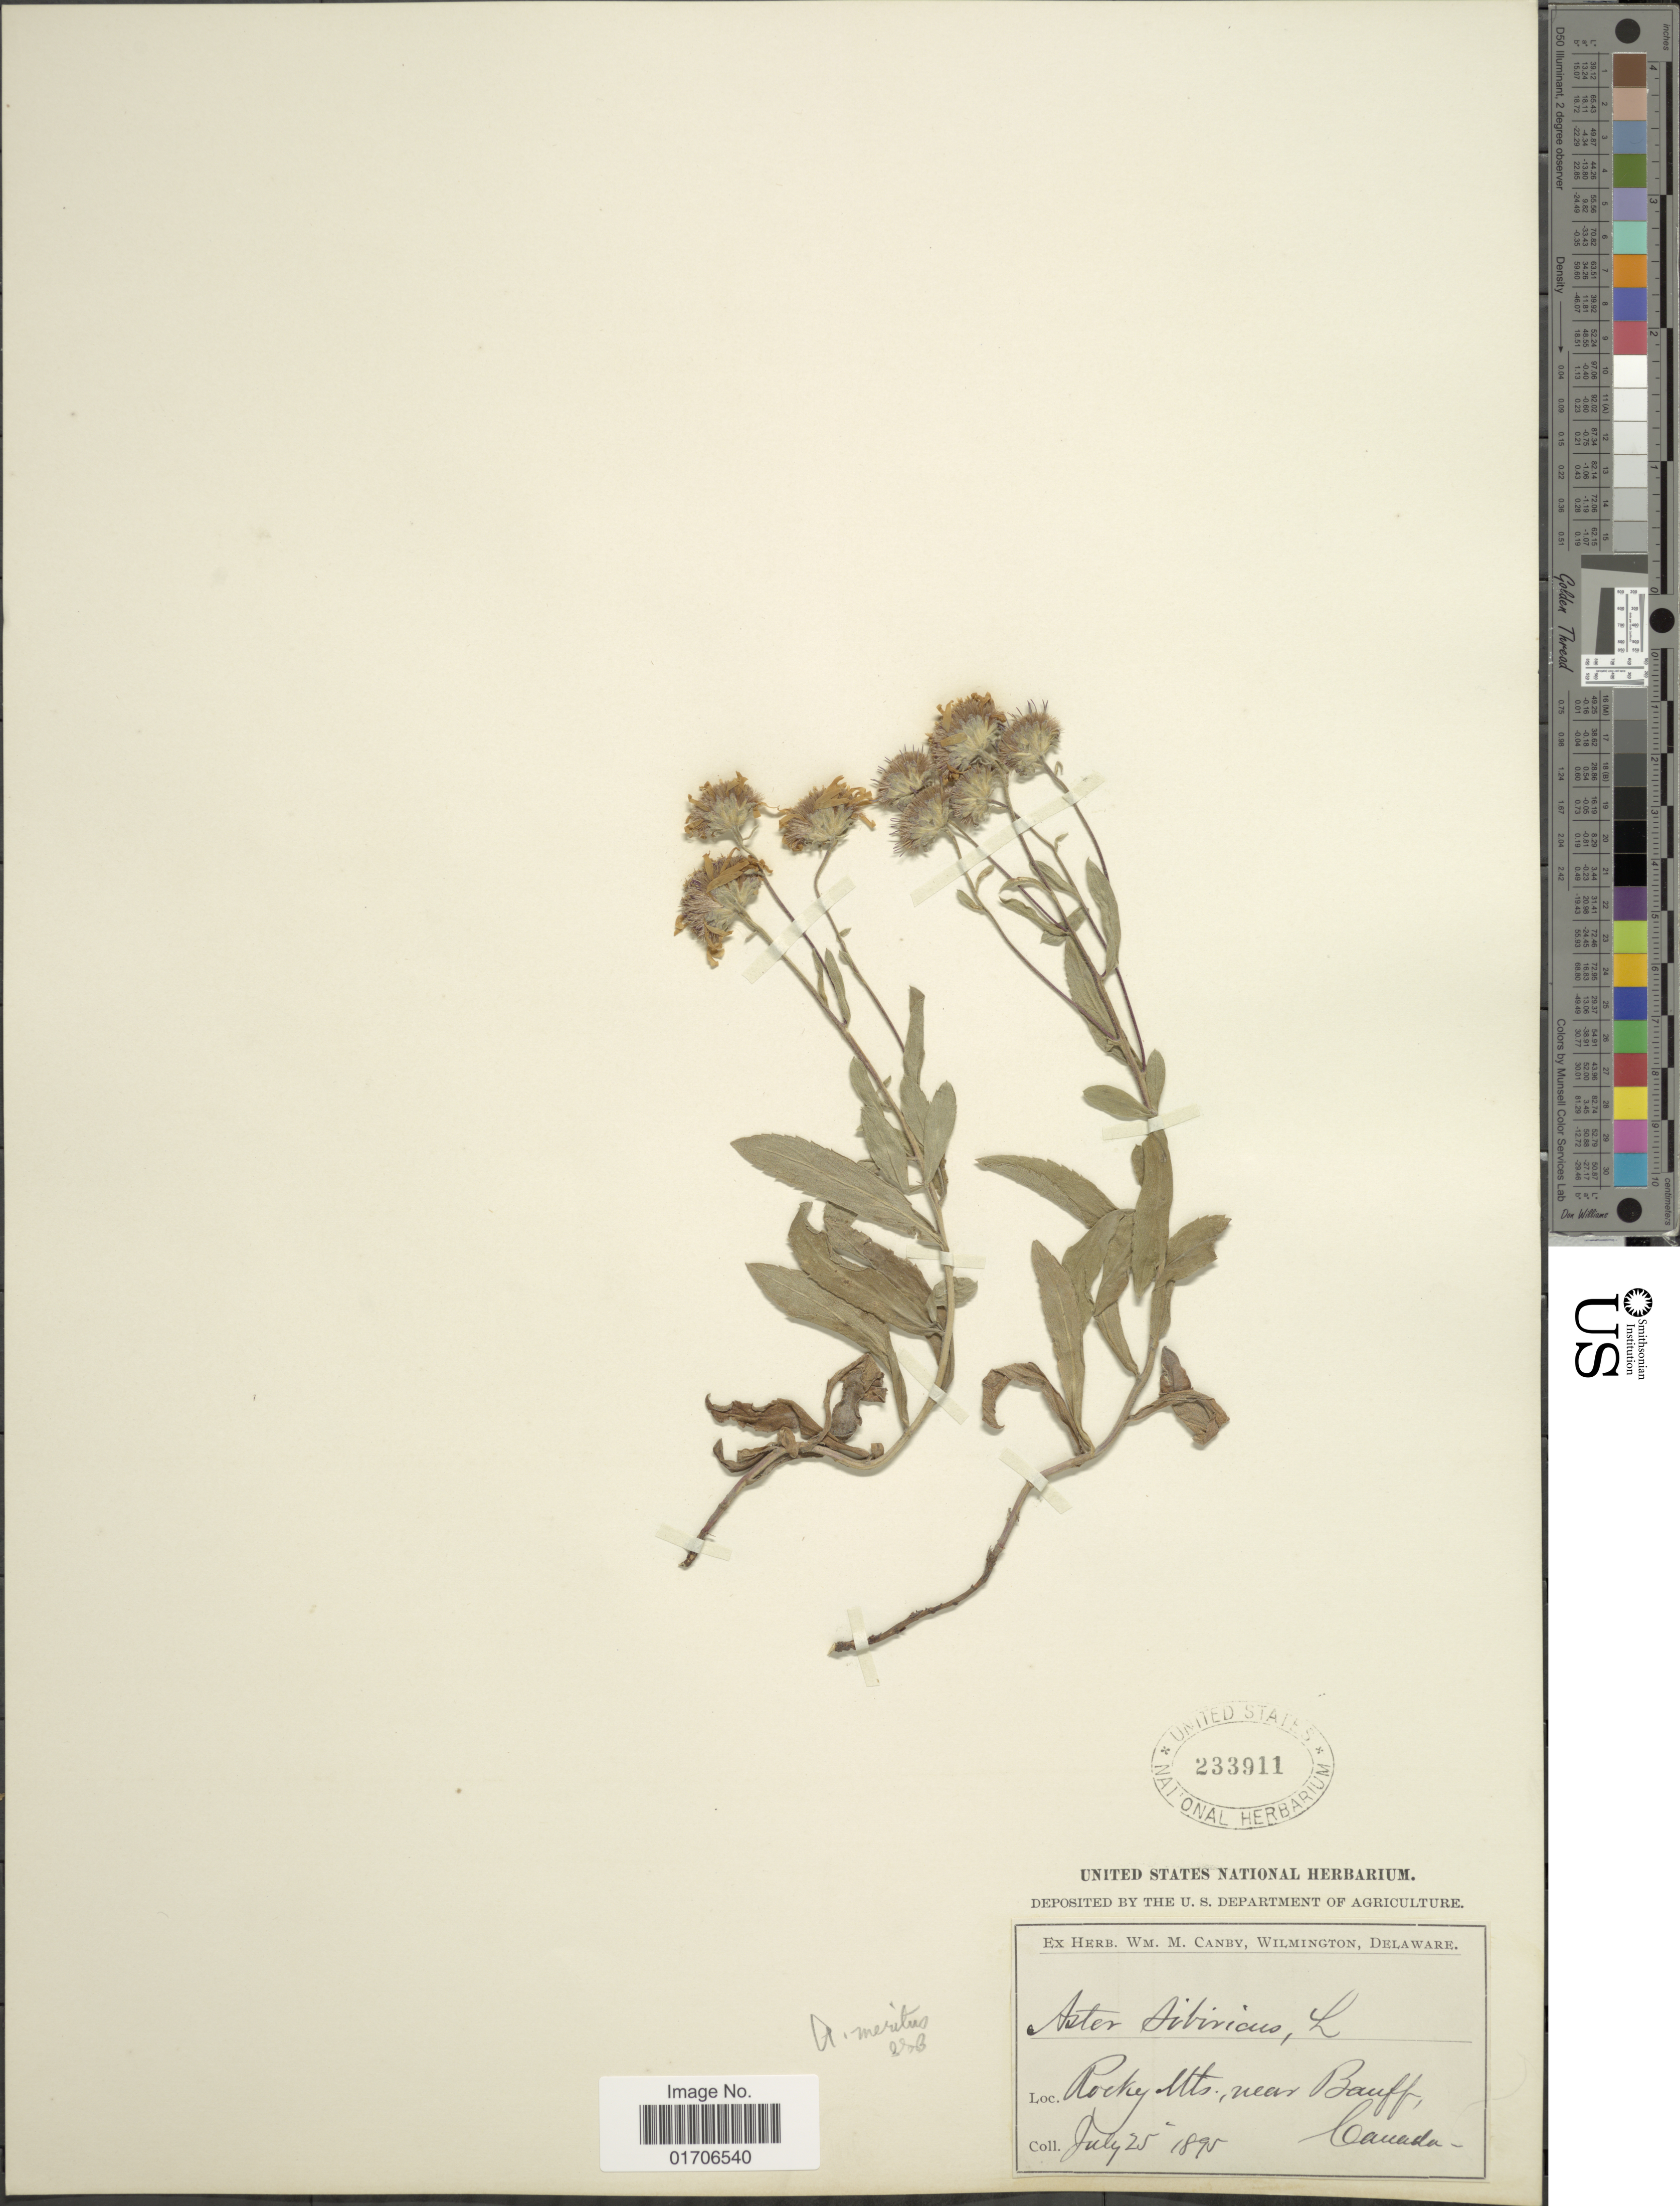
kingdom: Plantae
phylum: Tracheophyta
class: Magnoliopsida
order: Asterales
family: Asteraceae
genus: Eurybia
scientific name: Eurybia merita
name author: (A. Nelson) G.L. Nesom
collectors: ex herb. W.M. Canby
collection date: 1895-07-25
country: Canada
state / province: Alberta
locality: Rocky Mts., near Banff, Canada.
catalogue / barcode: US 233911